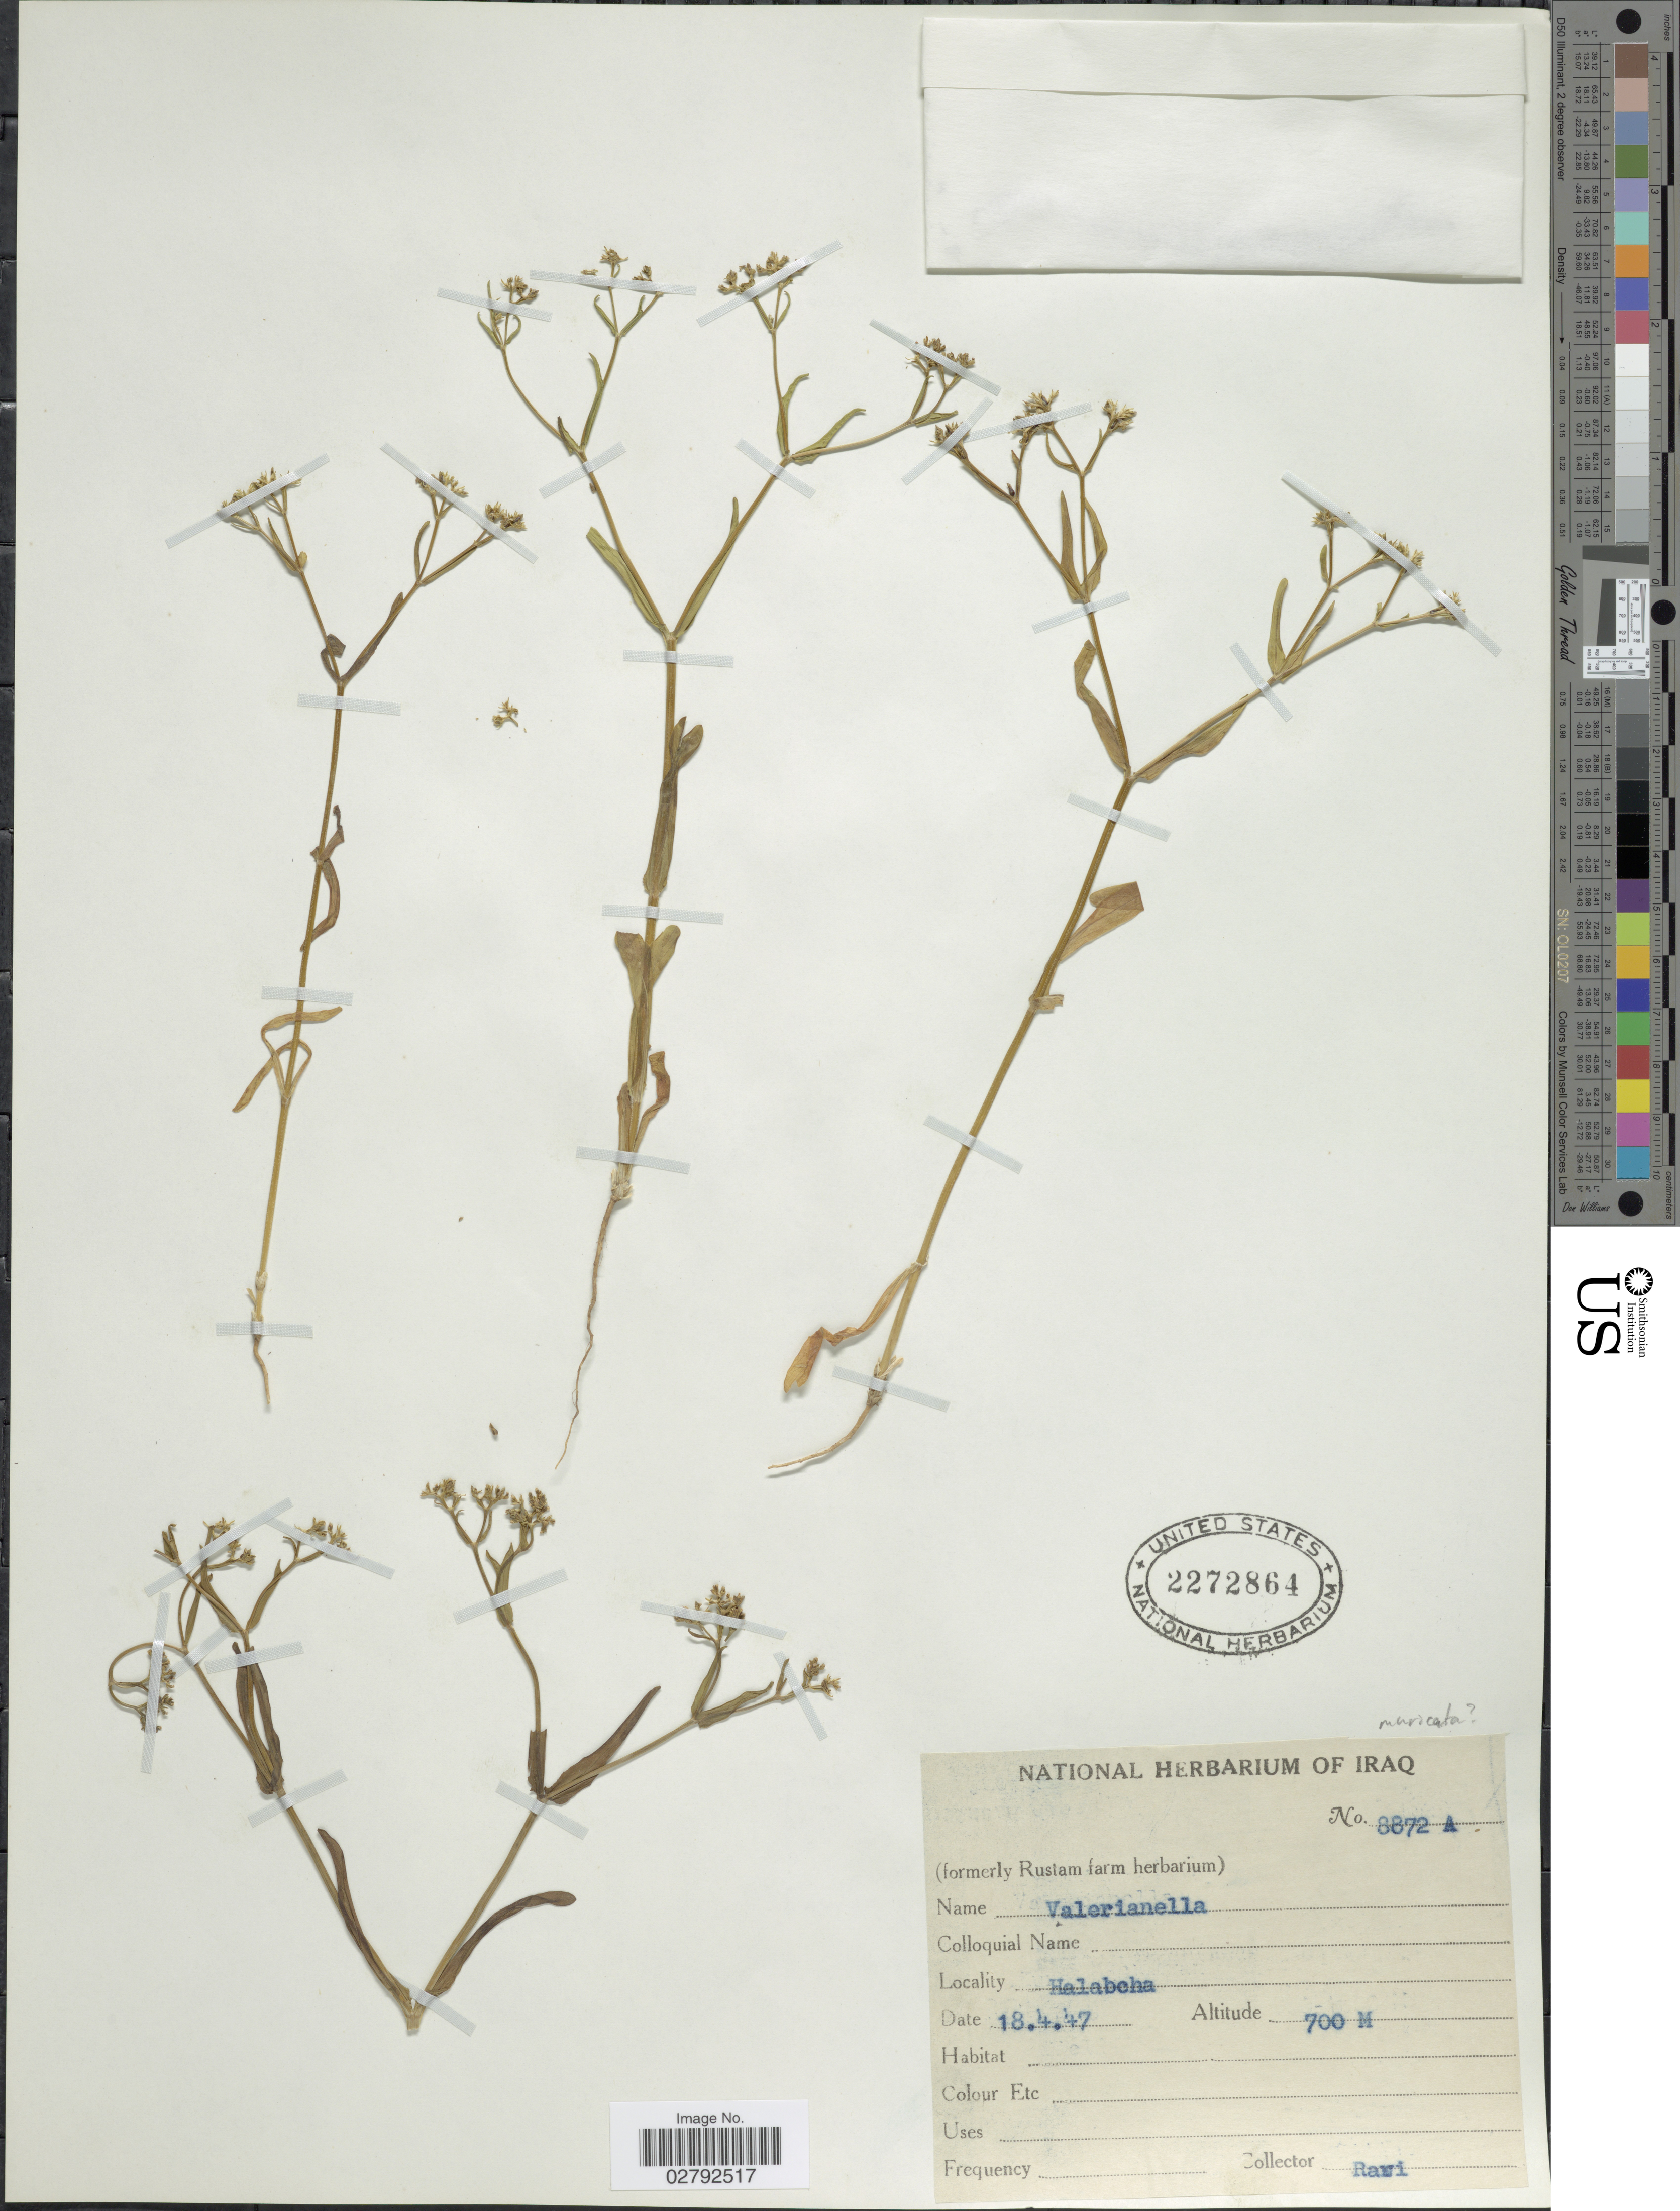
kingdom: Plantae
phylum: Tracheophyta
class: Magnoliopsida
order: Dipsacales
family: Caprifoliaceae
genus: Valerianella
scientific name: Valerianella muricata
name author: (Steven ex M. Bieb.) W.H. Baxter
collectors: -. Rawi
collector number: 8872A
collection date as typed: Transcribed d/m/y: 18/4/47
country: Iraq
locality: Halabcha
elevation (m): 700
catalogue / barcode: US 2272864